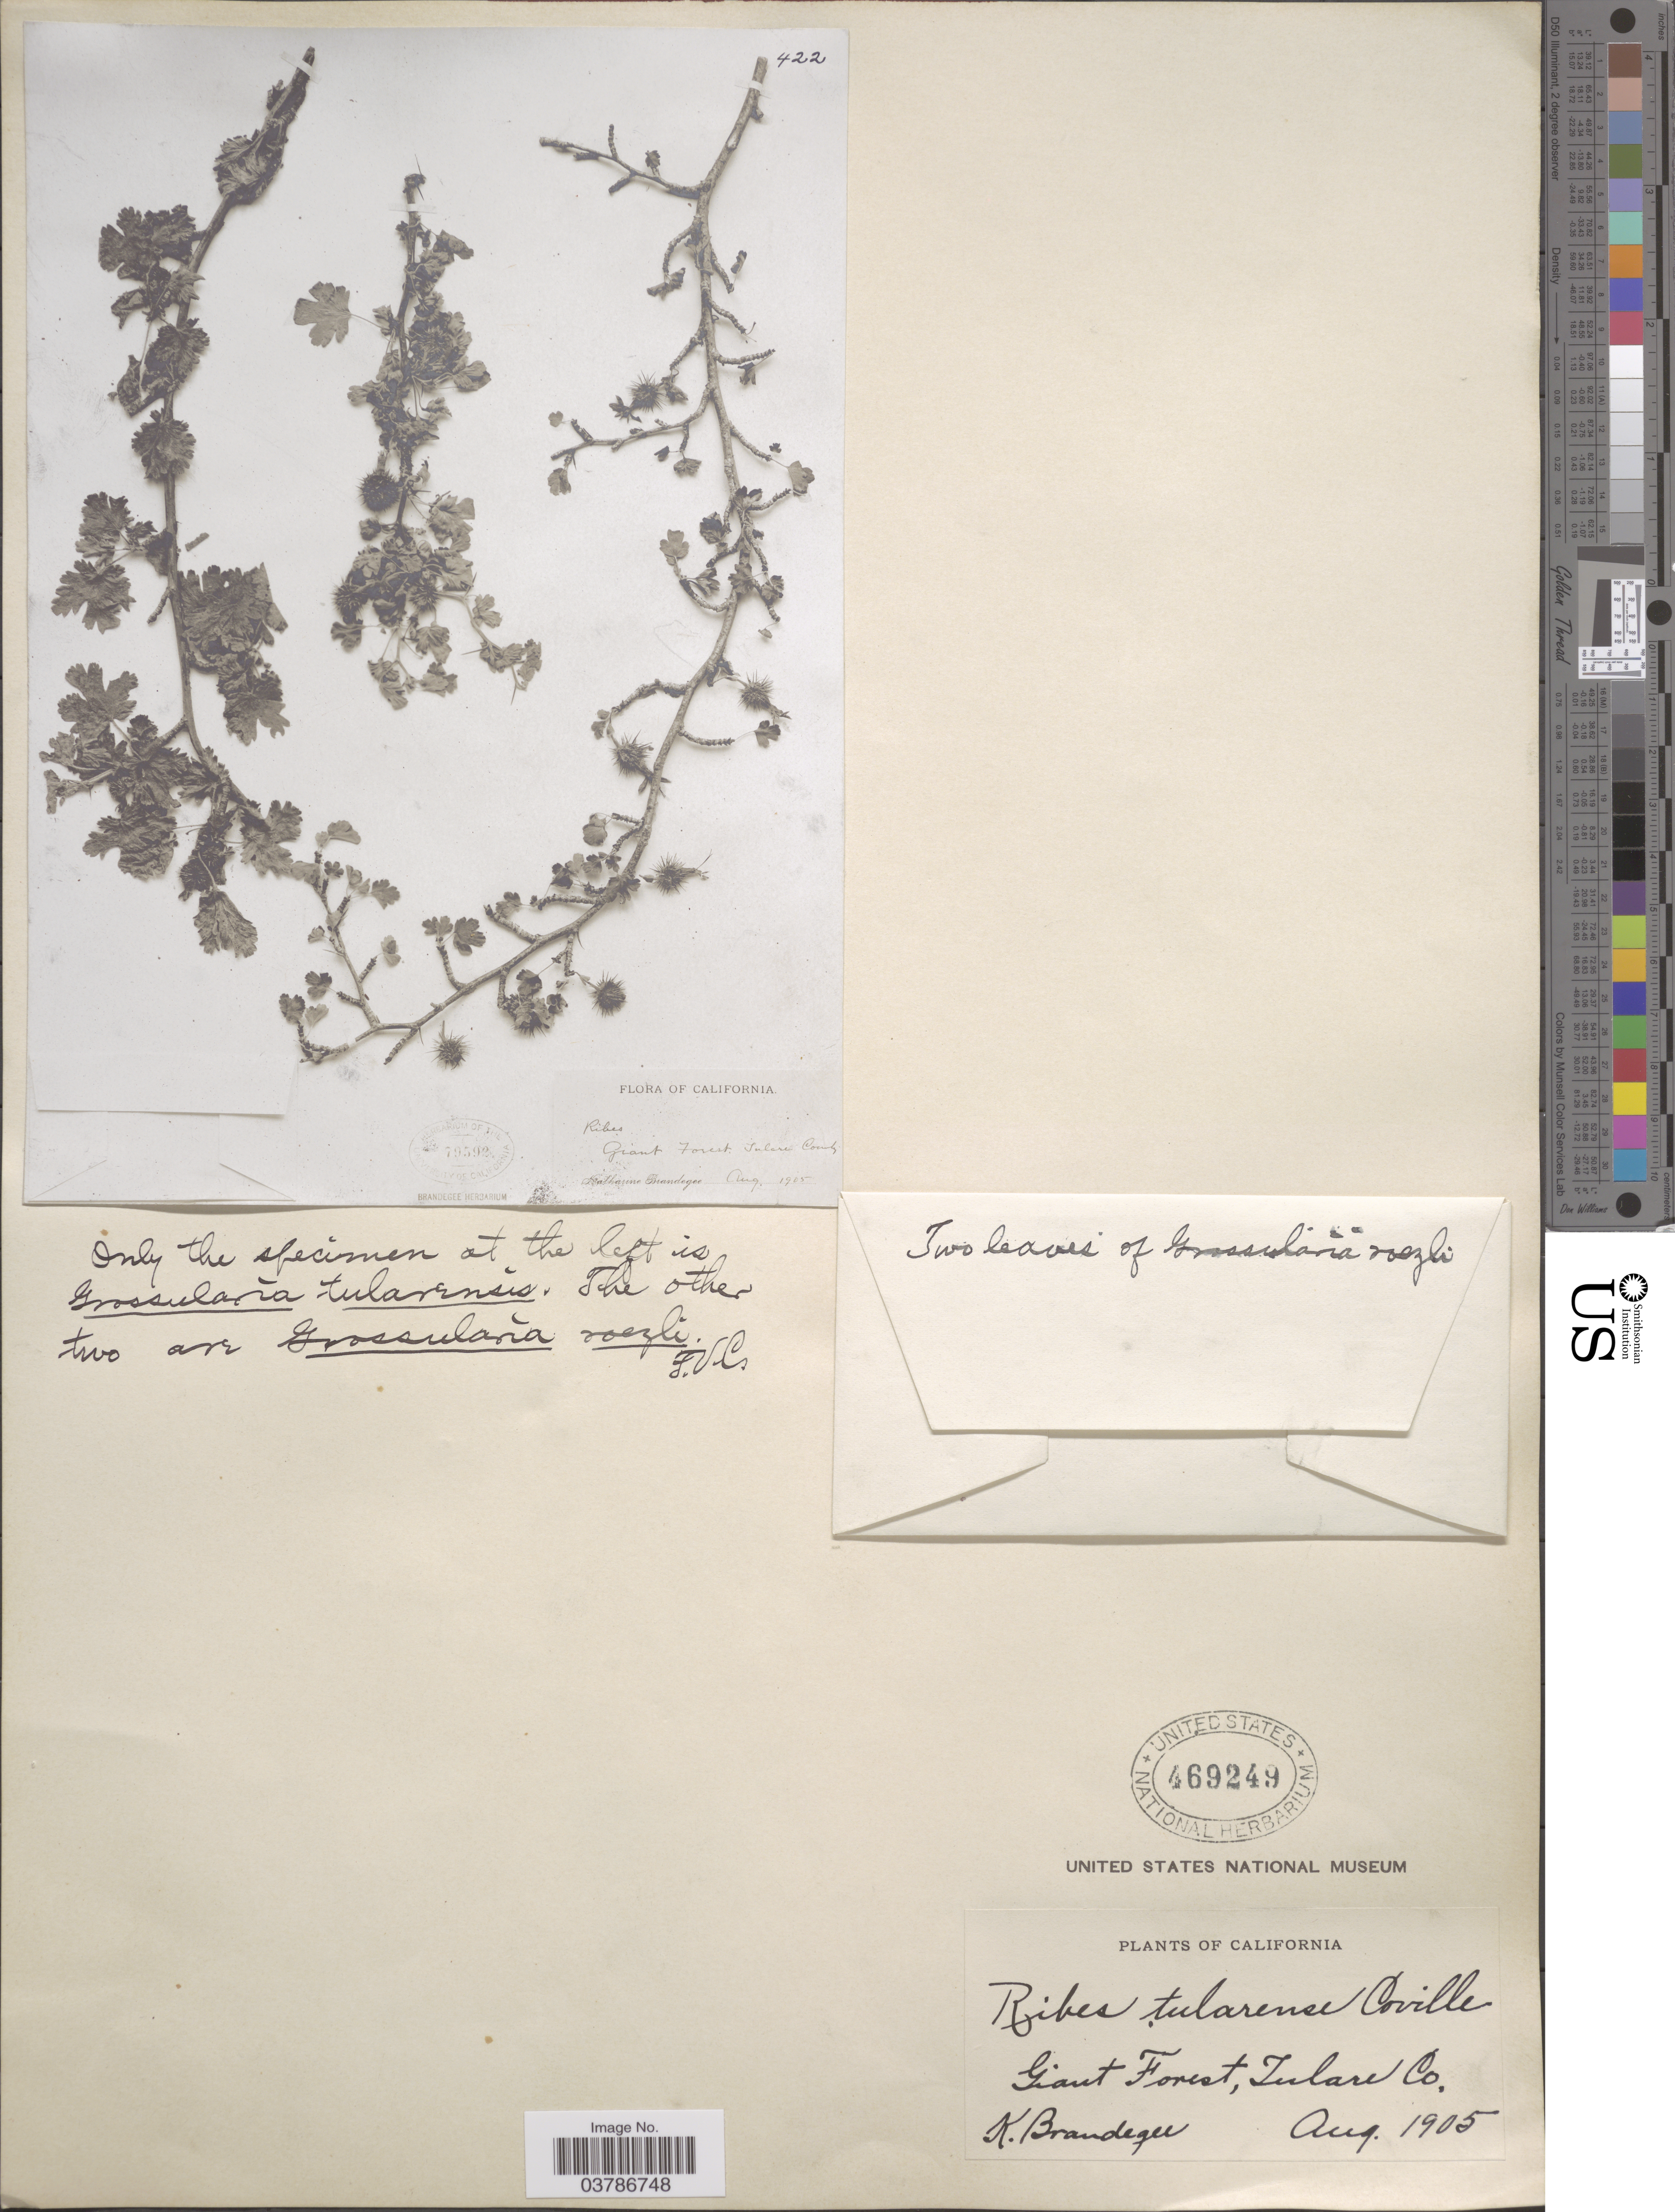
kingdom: Plantae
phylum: Tracheophyta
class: Magnoliopsida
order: Saxifragales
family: Grossulariaceae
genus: Ribes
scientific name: Ribes tularense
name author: (Coville) Standl.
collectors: K. Brandegee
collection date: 1905-08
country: United States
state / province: California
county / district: Tulare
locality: Giant Forest, Tulare Co.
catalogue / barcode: US 469249